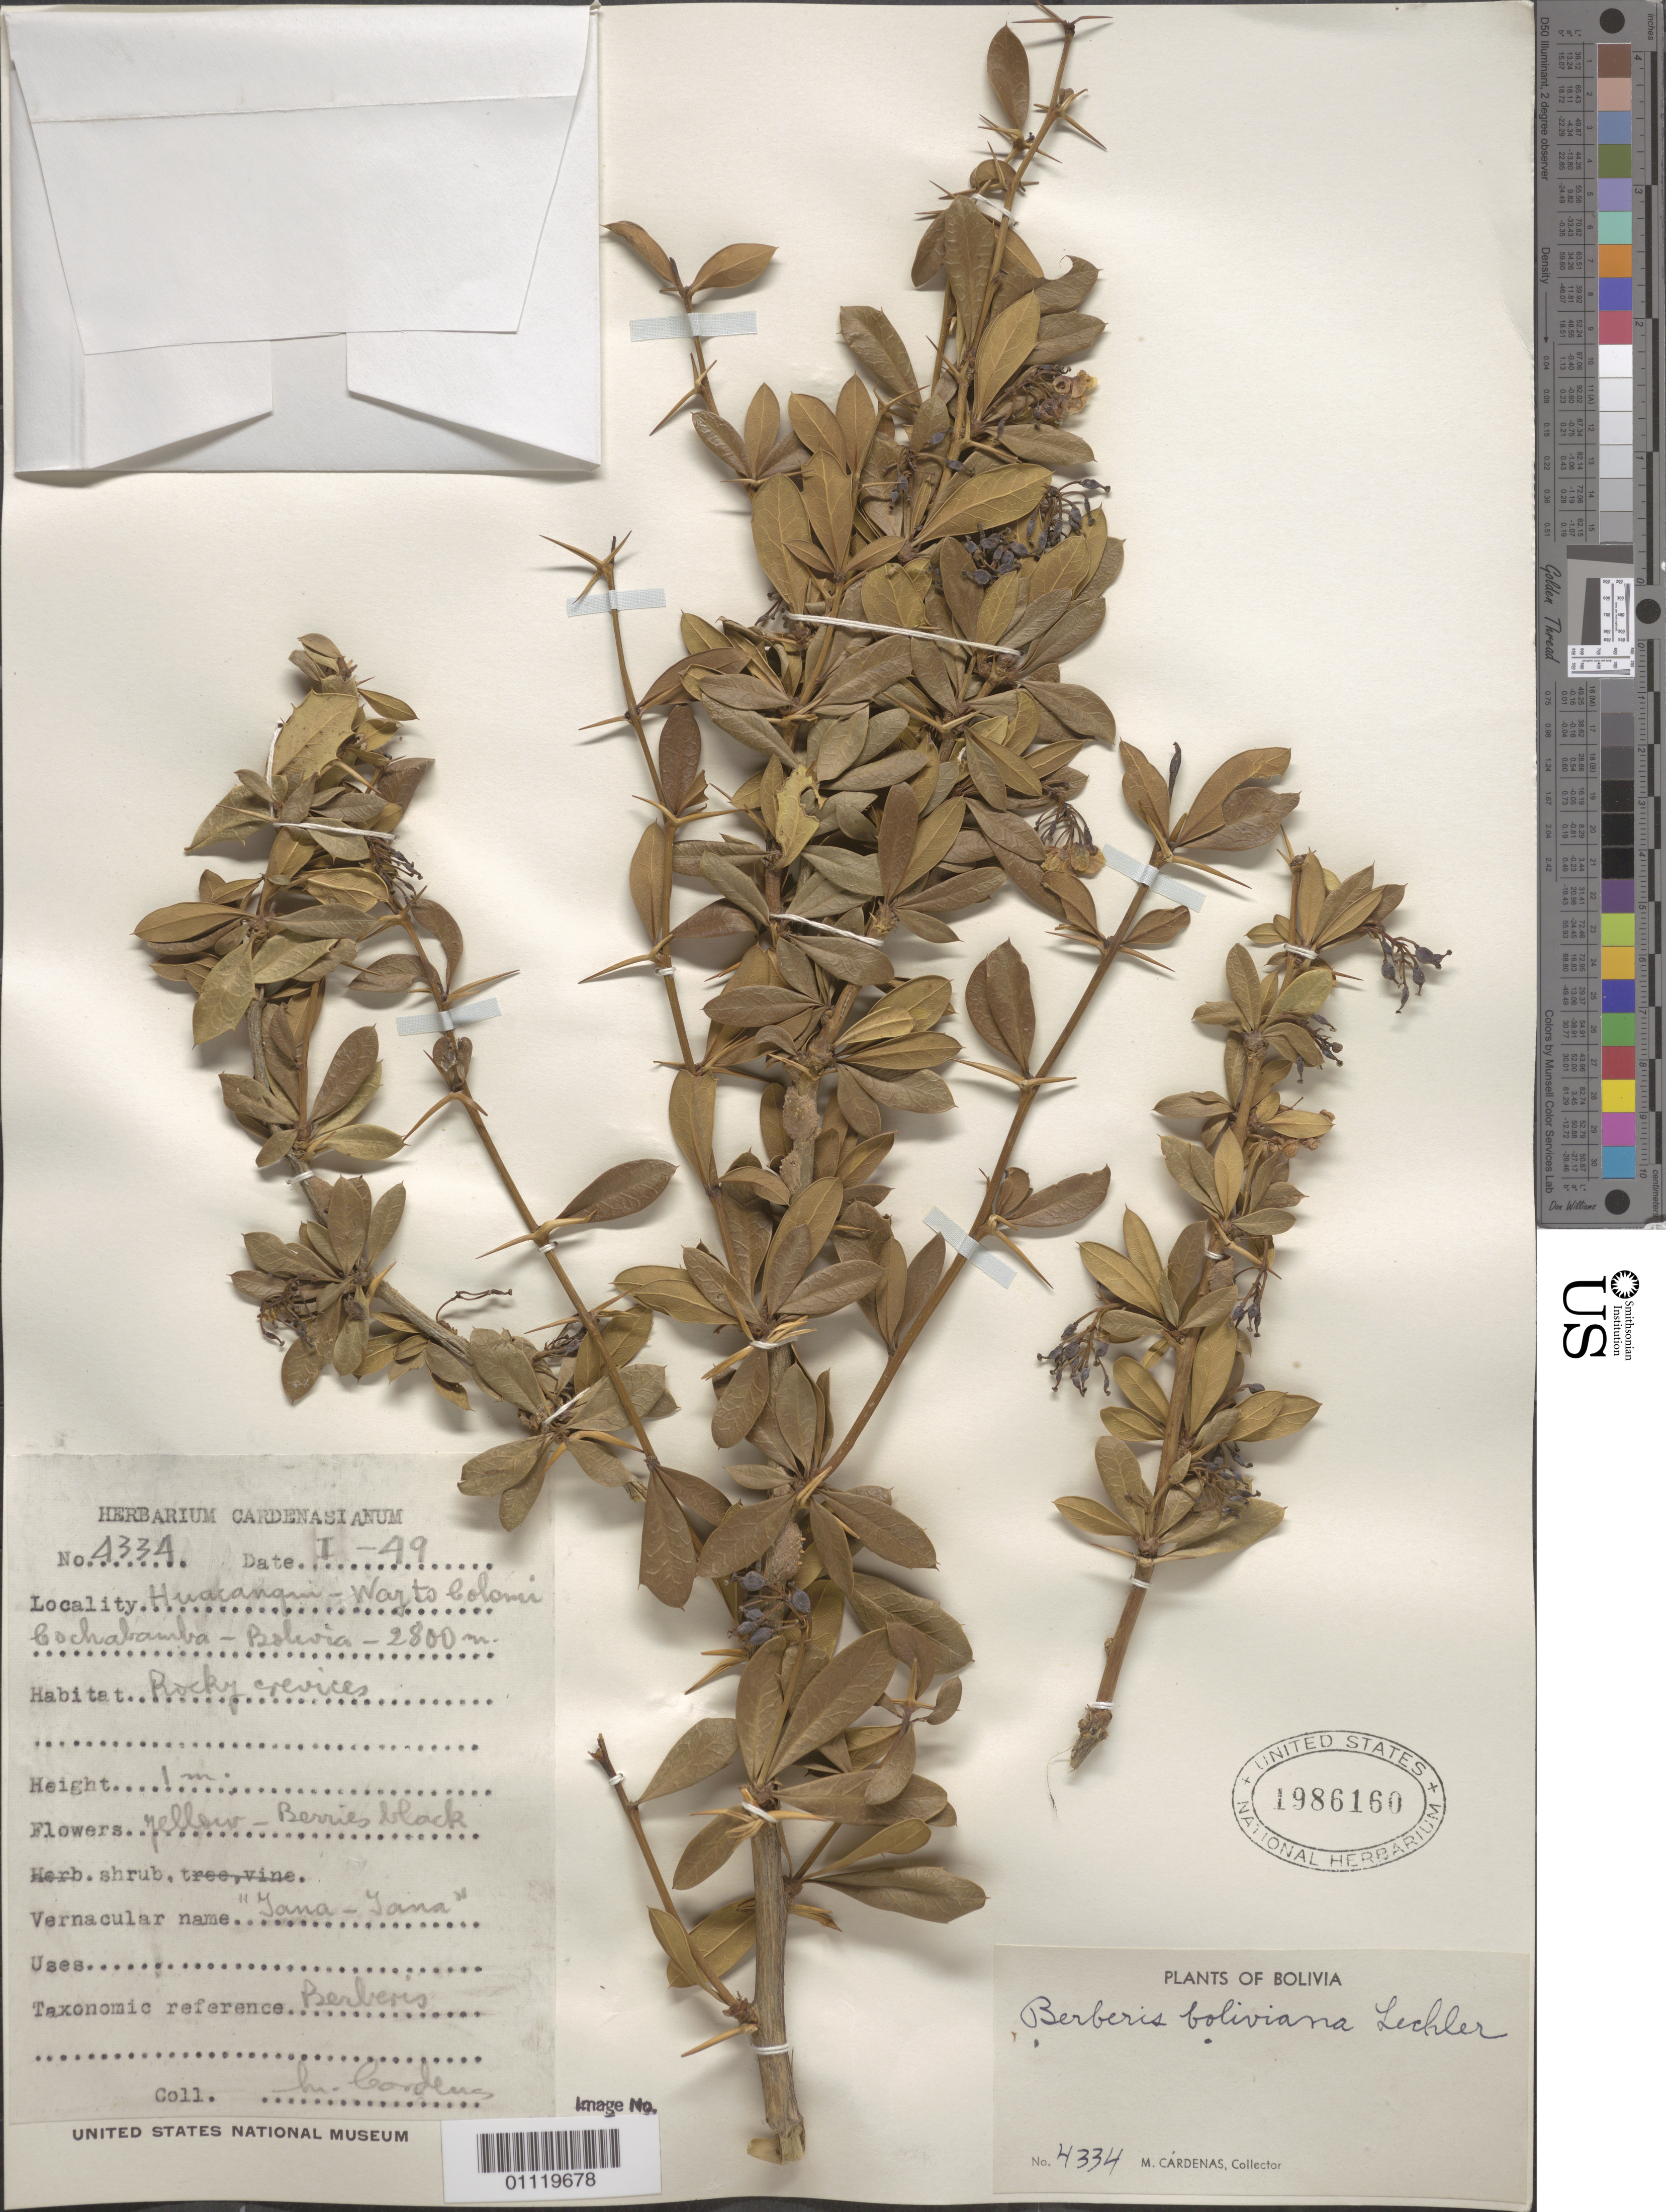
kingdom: Plantae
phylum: Tracheophyta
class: Magnoliopsida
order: Ranunculales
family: Berberidaceae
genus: Berberis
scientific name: Berberis boliviana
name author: Lech.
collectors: M. Cárdenas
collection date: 1949-01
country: Bolivia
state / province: Cochabamba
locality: Huacanqui - Way to Colomi. In gardens.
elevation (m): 2800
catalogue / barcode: US 1986160